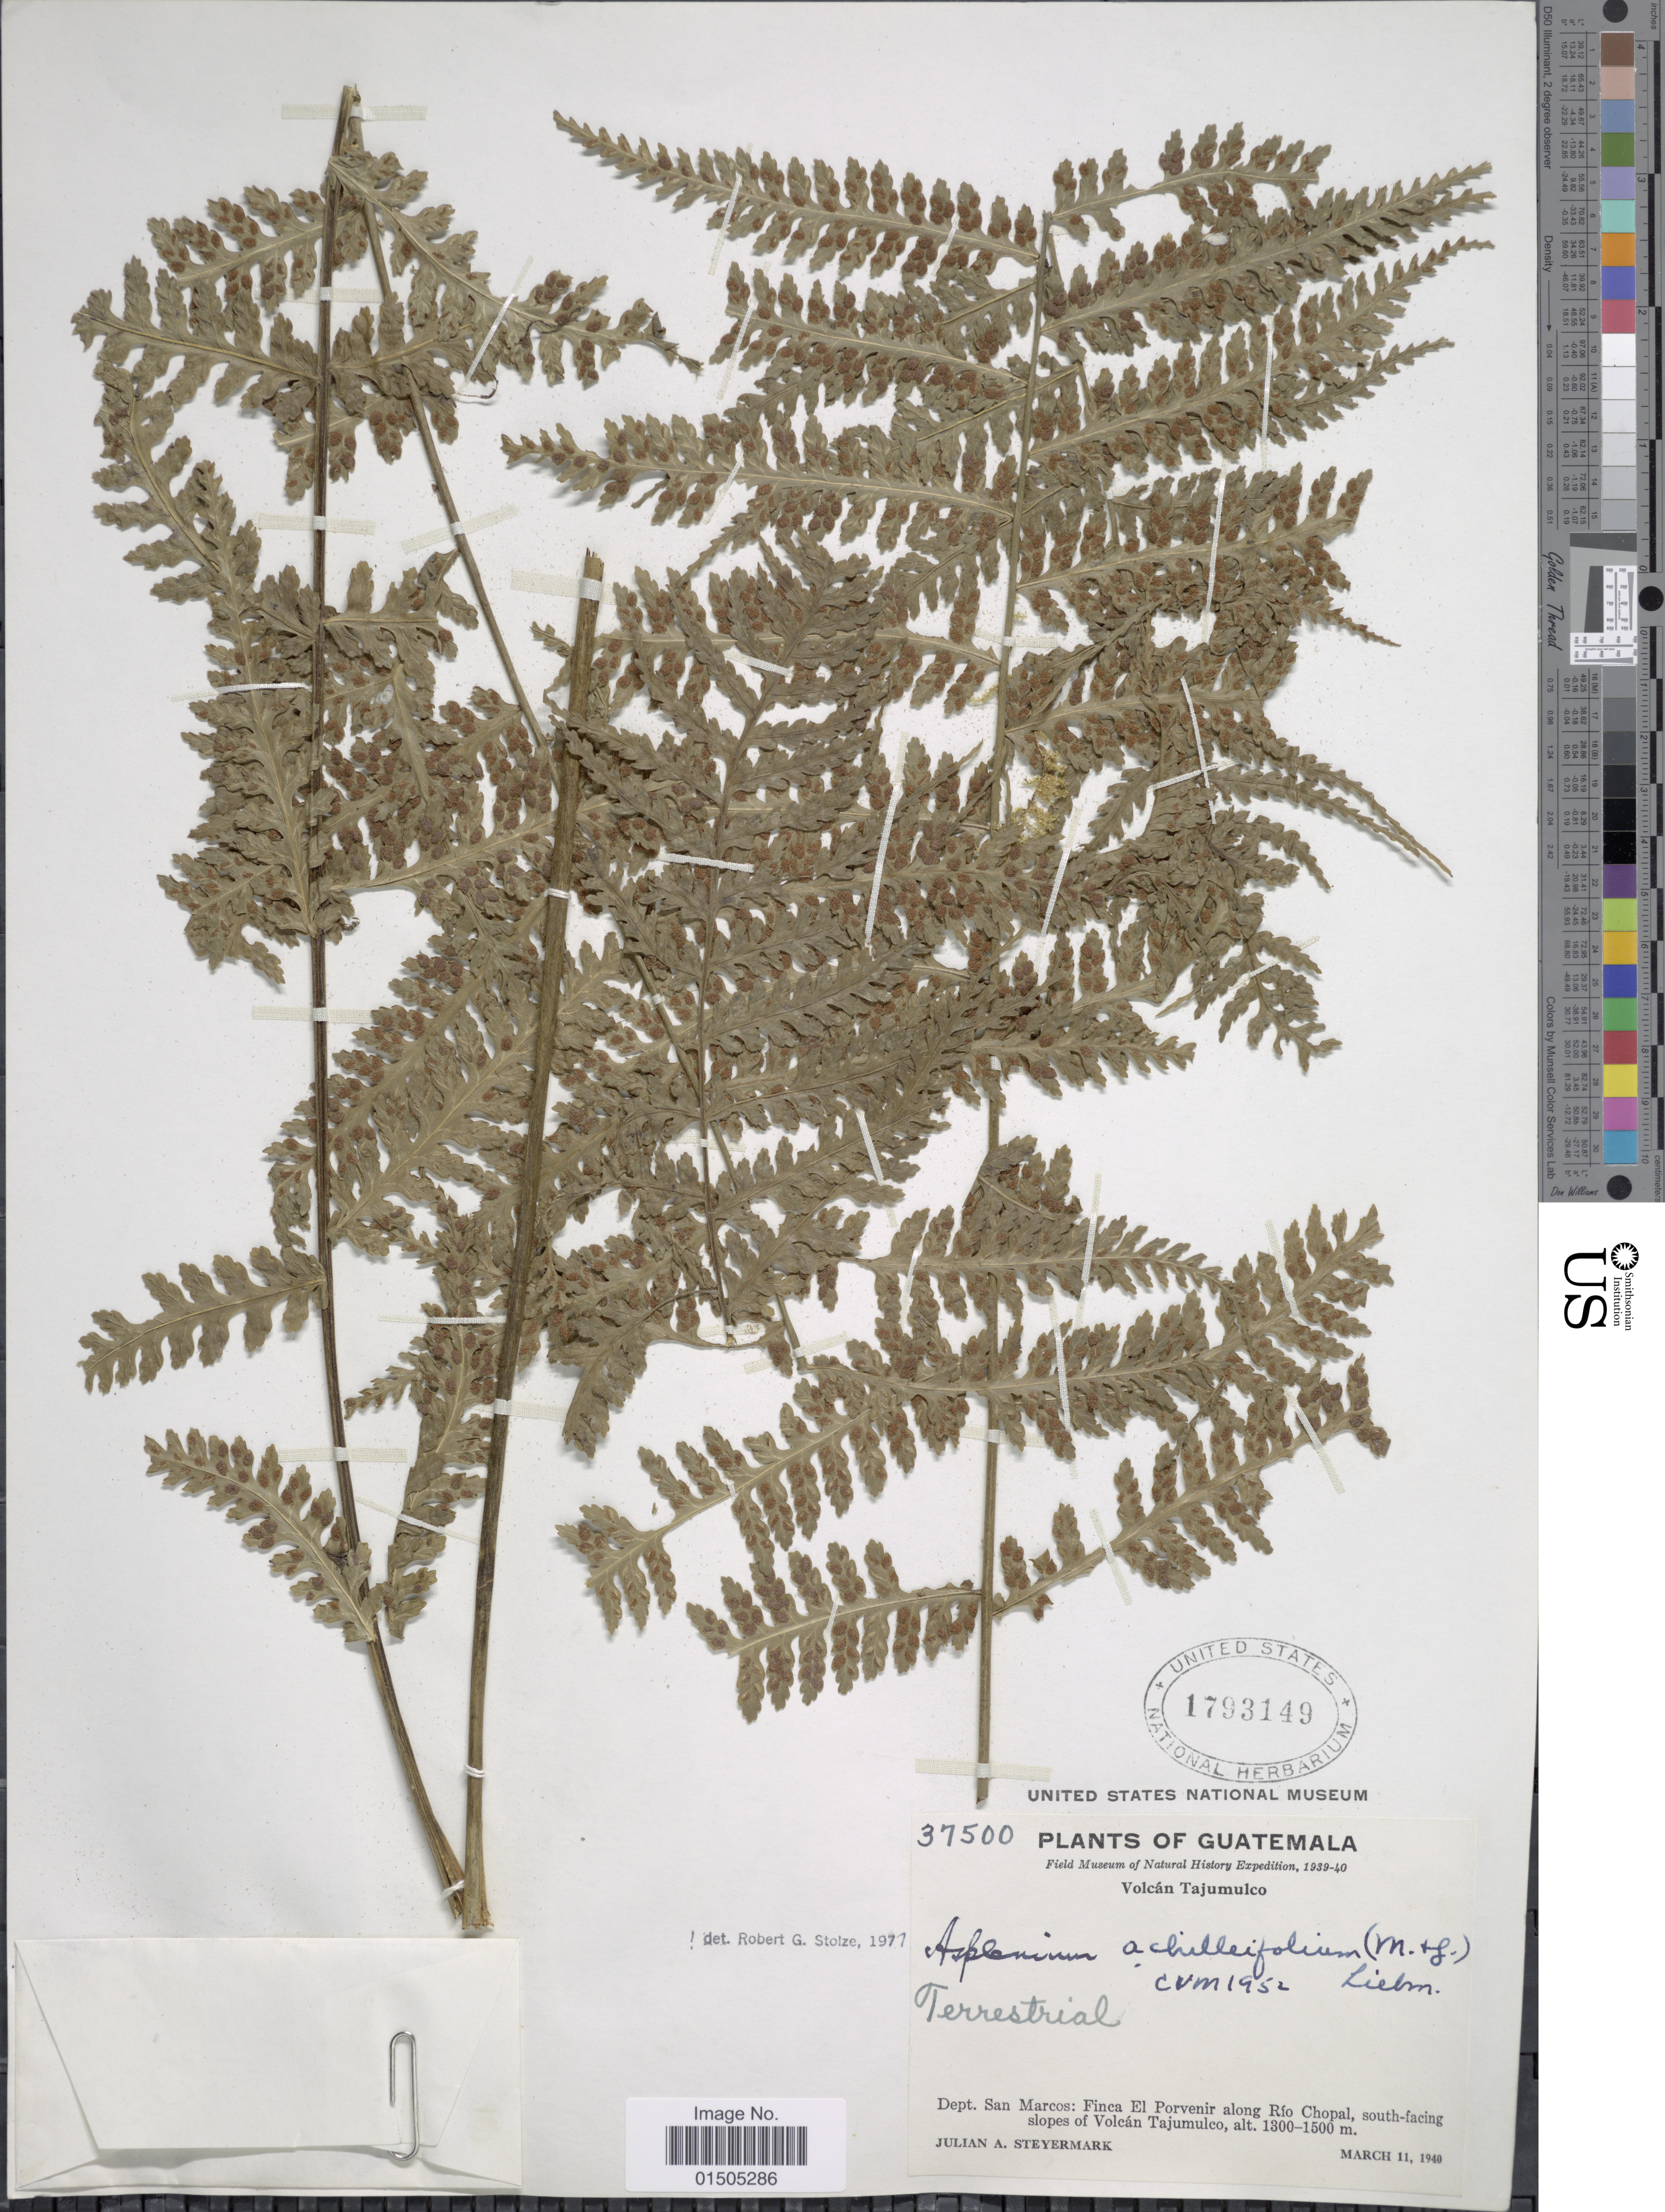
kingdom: Plantae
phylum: Tracheophyta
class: Polypodiopsida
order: Polypodiales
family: Aspleniaceae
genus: Asplenium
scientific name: Asplenium achilleifolium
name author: (M. Martens & Galeotti) Liebm.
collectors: J. Steyermark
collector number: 37500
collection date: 1940-03-11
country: Guatemala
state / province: San Marcos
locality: Volcán Tajumulco. Finca El Porvenir along Río Chopal, south-facing slopes of Volcán Tajumulco.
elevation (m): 1300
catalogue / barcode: US 1793149